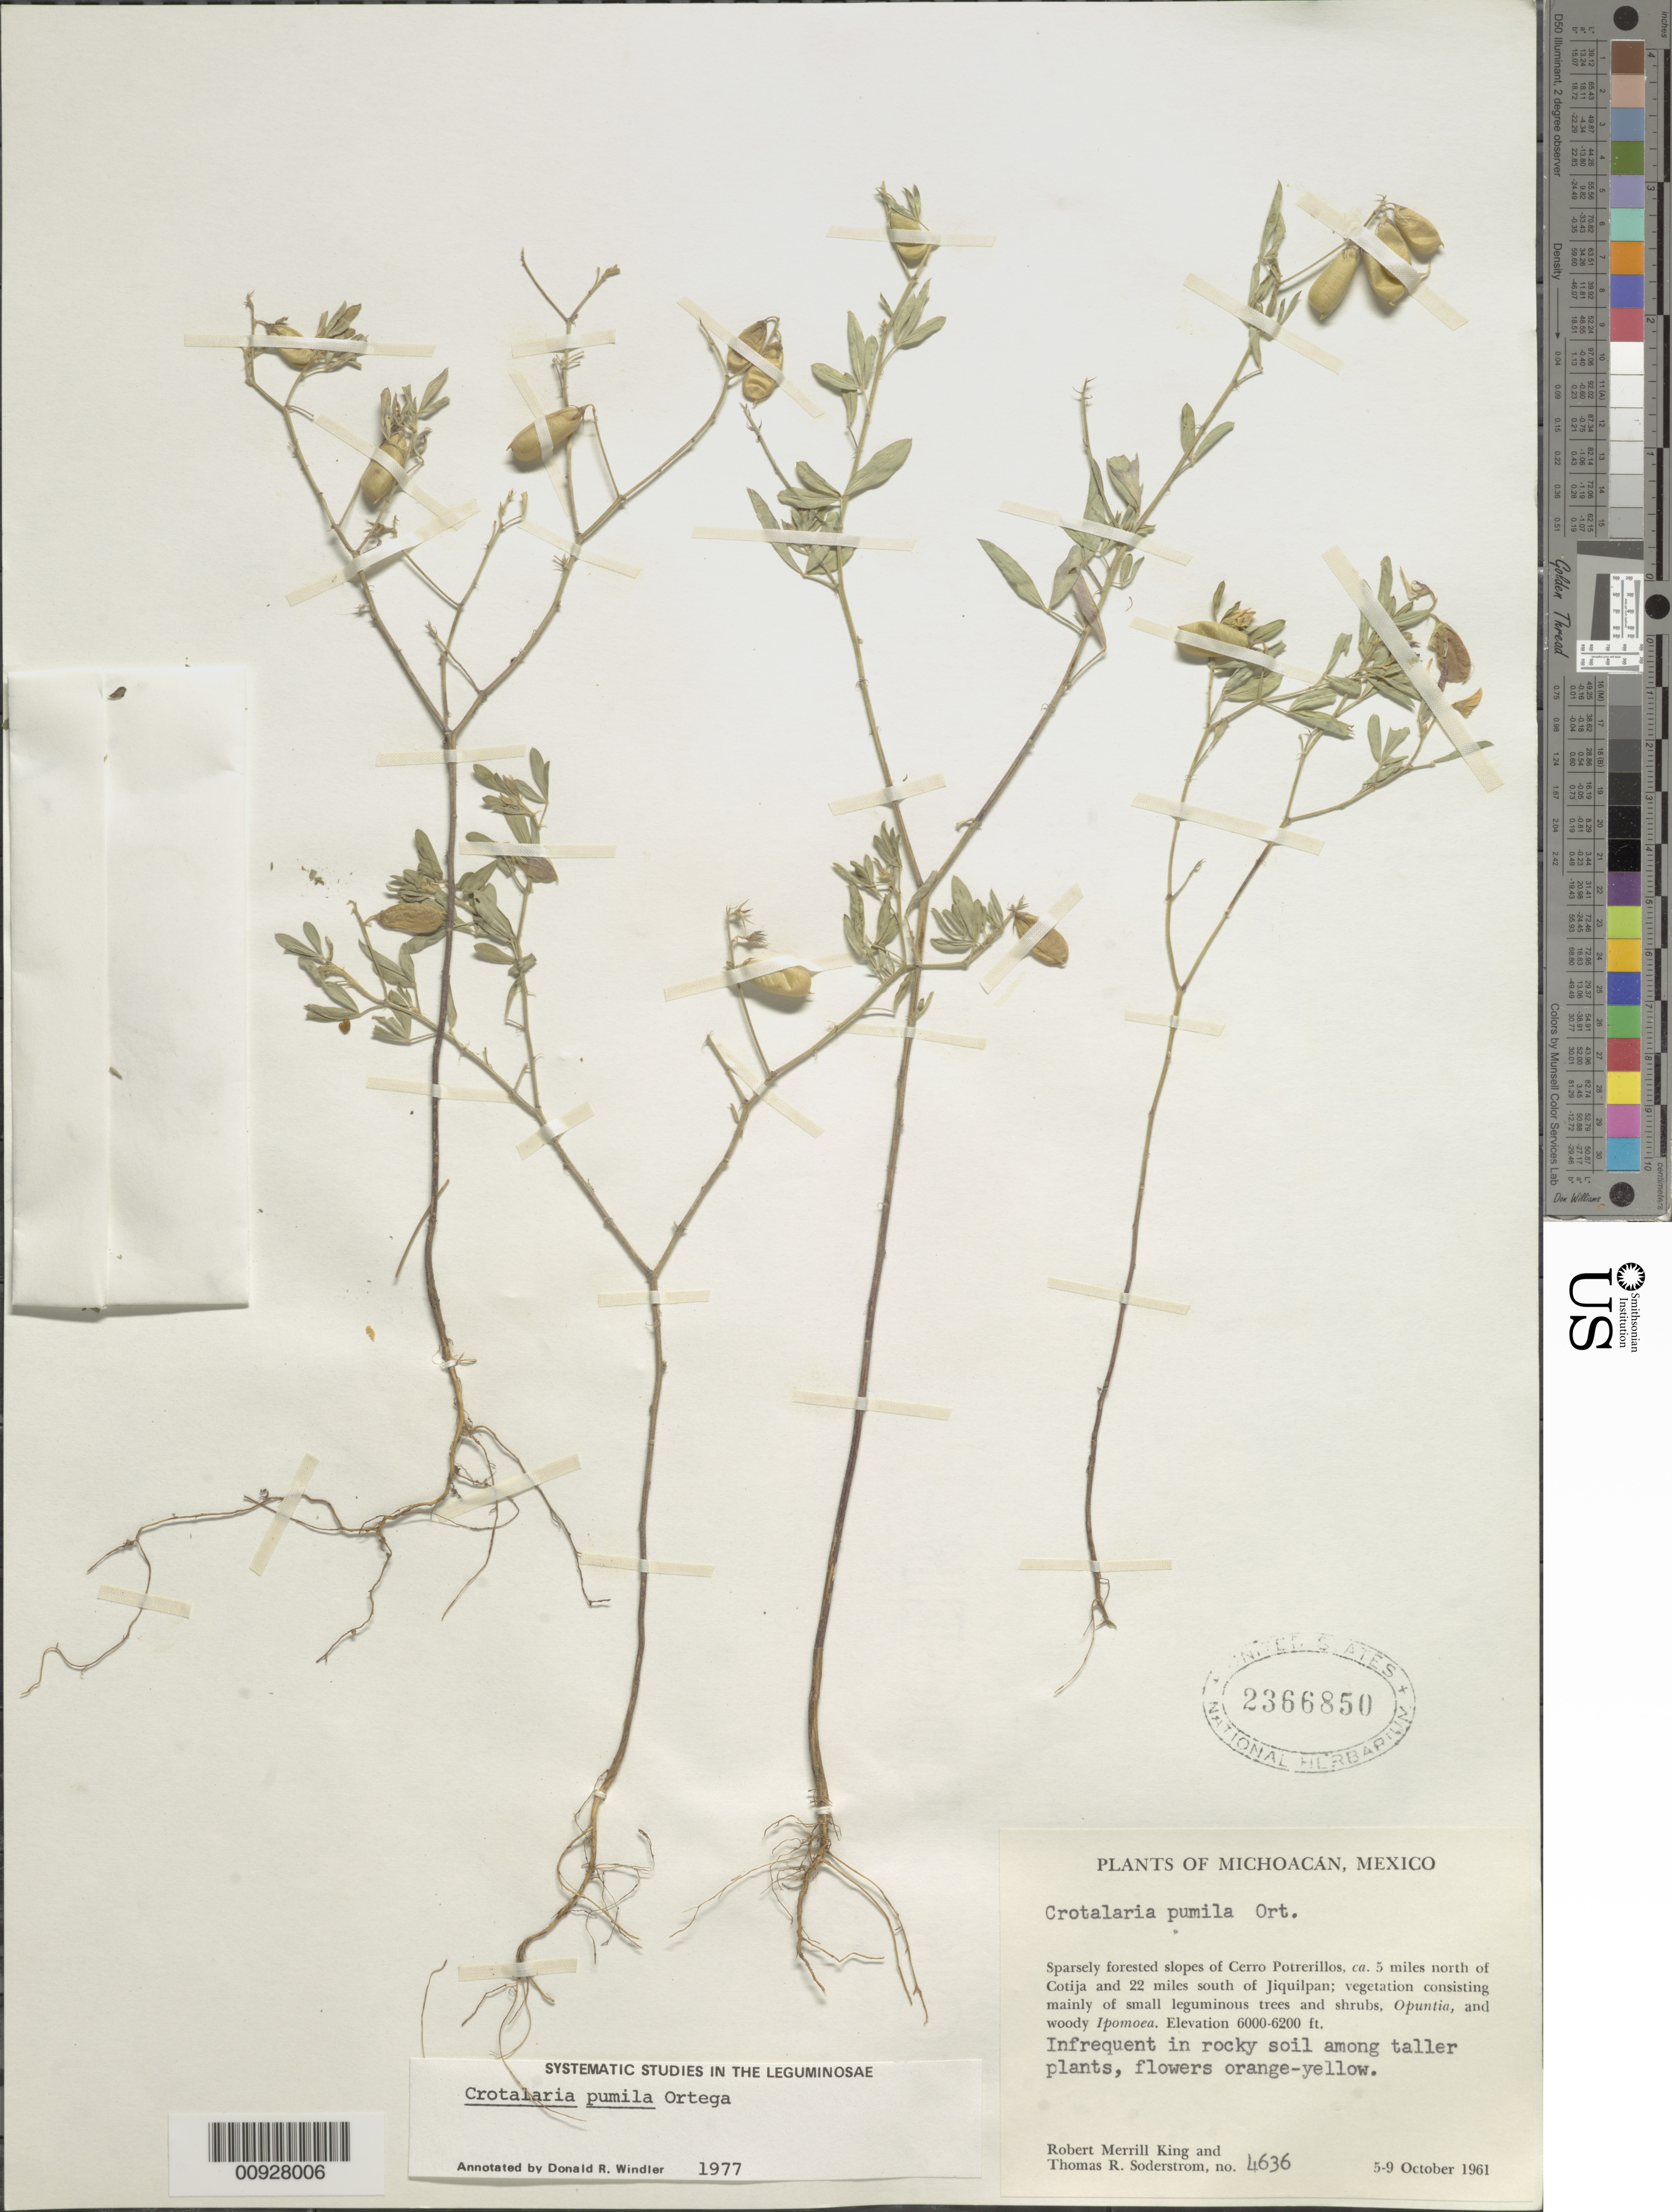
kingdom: Plantae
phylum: Tracheophyta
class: Magnoliopsida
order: Fabales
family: Fabaceae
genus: Crotalaria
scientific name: Crotalaria pumila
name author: Ortega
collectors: R. M. King & T. R. Soderstrom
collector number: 4636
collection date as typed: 05 Oct 1961 to 09 Oct 1961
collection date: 1961-10-05/1961-10-09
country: Mexico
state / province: Michoacán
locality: Sparsely forested slopes of Cerro Potrerillos, ca. 5 miles north of Cotija and 22 miles south of Jiquilpan.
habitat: Vegetation consisting mainly of small leguminous trees and shrubs, Opuntia, and woody Ipomoea. In rocky soil among taller plants.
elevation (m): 1829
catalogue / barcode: US 2366850